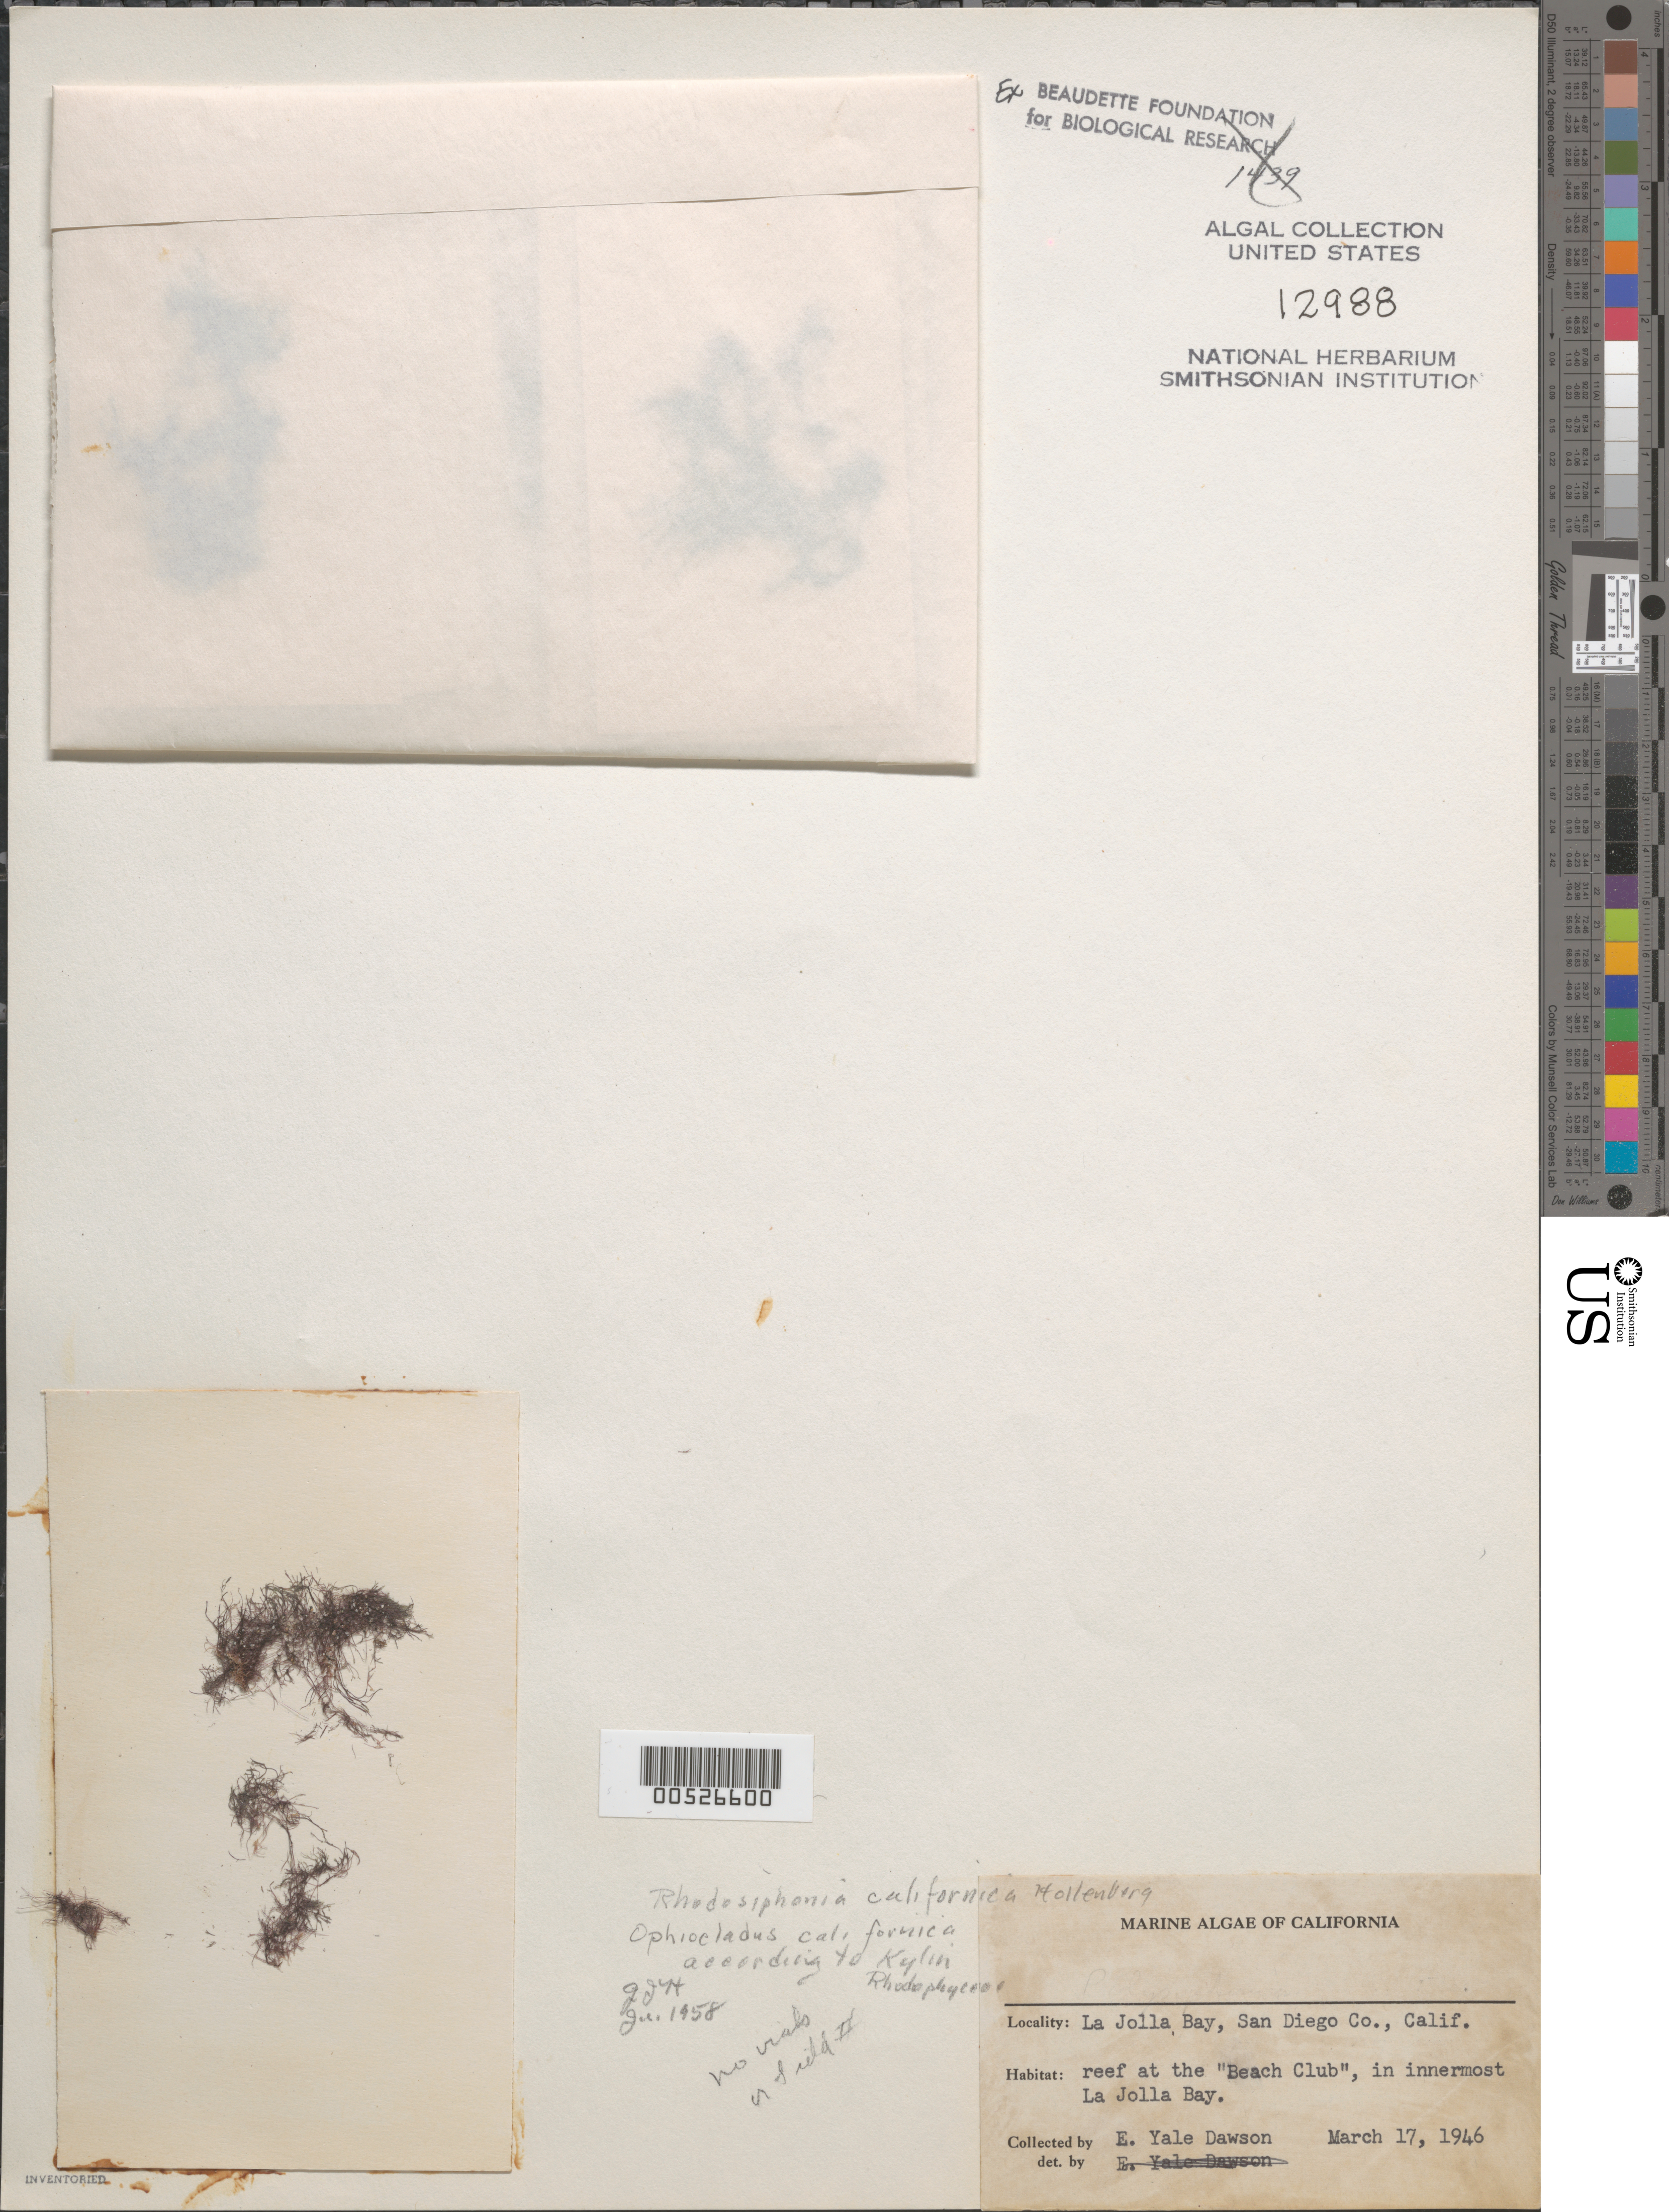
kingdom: Plantae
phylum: Rhodophyta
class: Florideophyceae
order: Ceramiales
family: Rhodomelaceae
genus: Rhodosiphonia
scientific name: Rhodosiphonia californica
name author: Hollenb.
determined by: Hollenberg, George J.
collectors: E. Y. Dawson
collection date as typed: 17 Mar 1946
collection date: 1946-03-17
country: United States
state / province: California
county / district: San Diego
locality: Beach club, La Jolla Bay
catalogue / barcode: US 12988